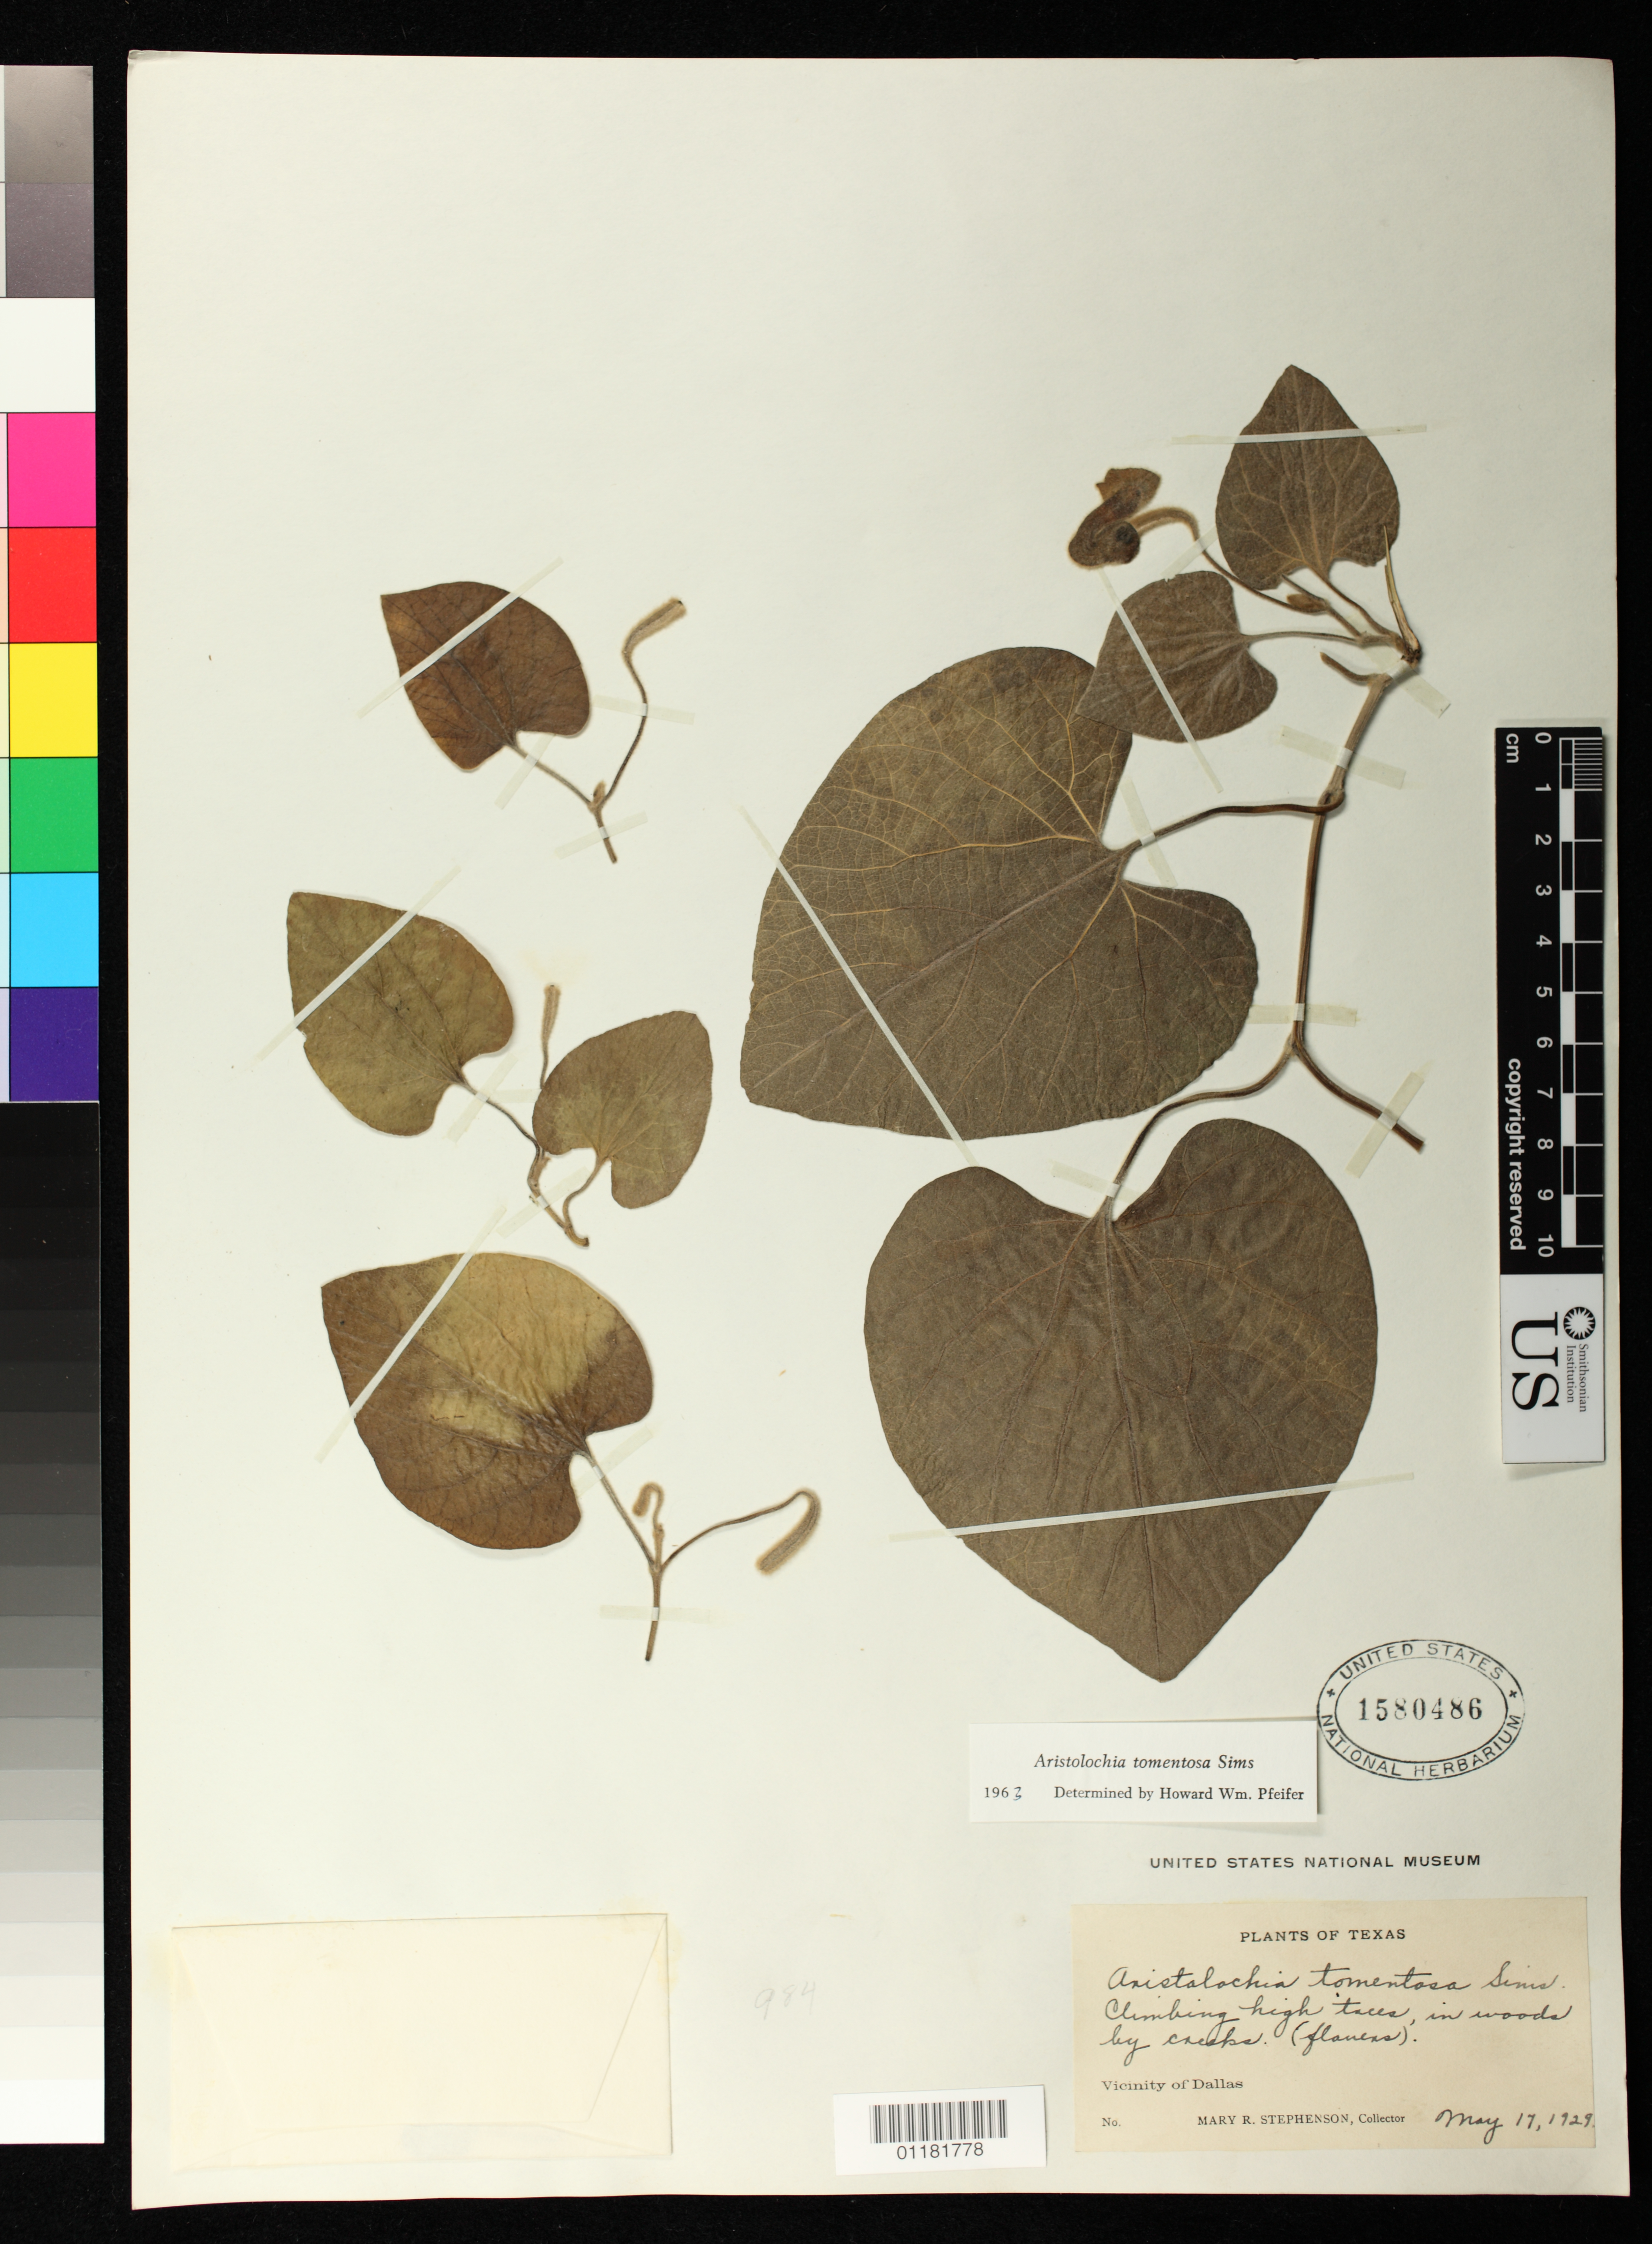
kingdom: Plantae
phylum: Tracheophyta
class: Magnoliopsida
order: Piperales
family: Aristolochiaceae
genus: Aristolochia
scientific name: Aristolochia tomentosa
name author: Sims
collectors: M. R. Stephenson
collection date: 1929-05-17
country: United States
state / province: Texas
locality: Vicinity of Dallas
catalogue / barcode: US 1580486